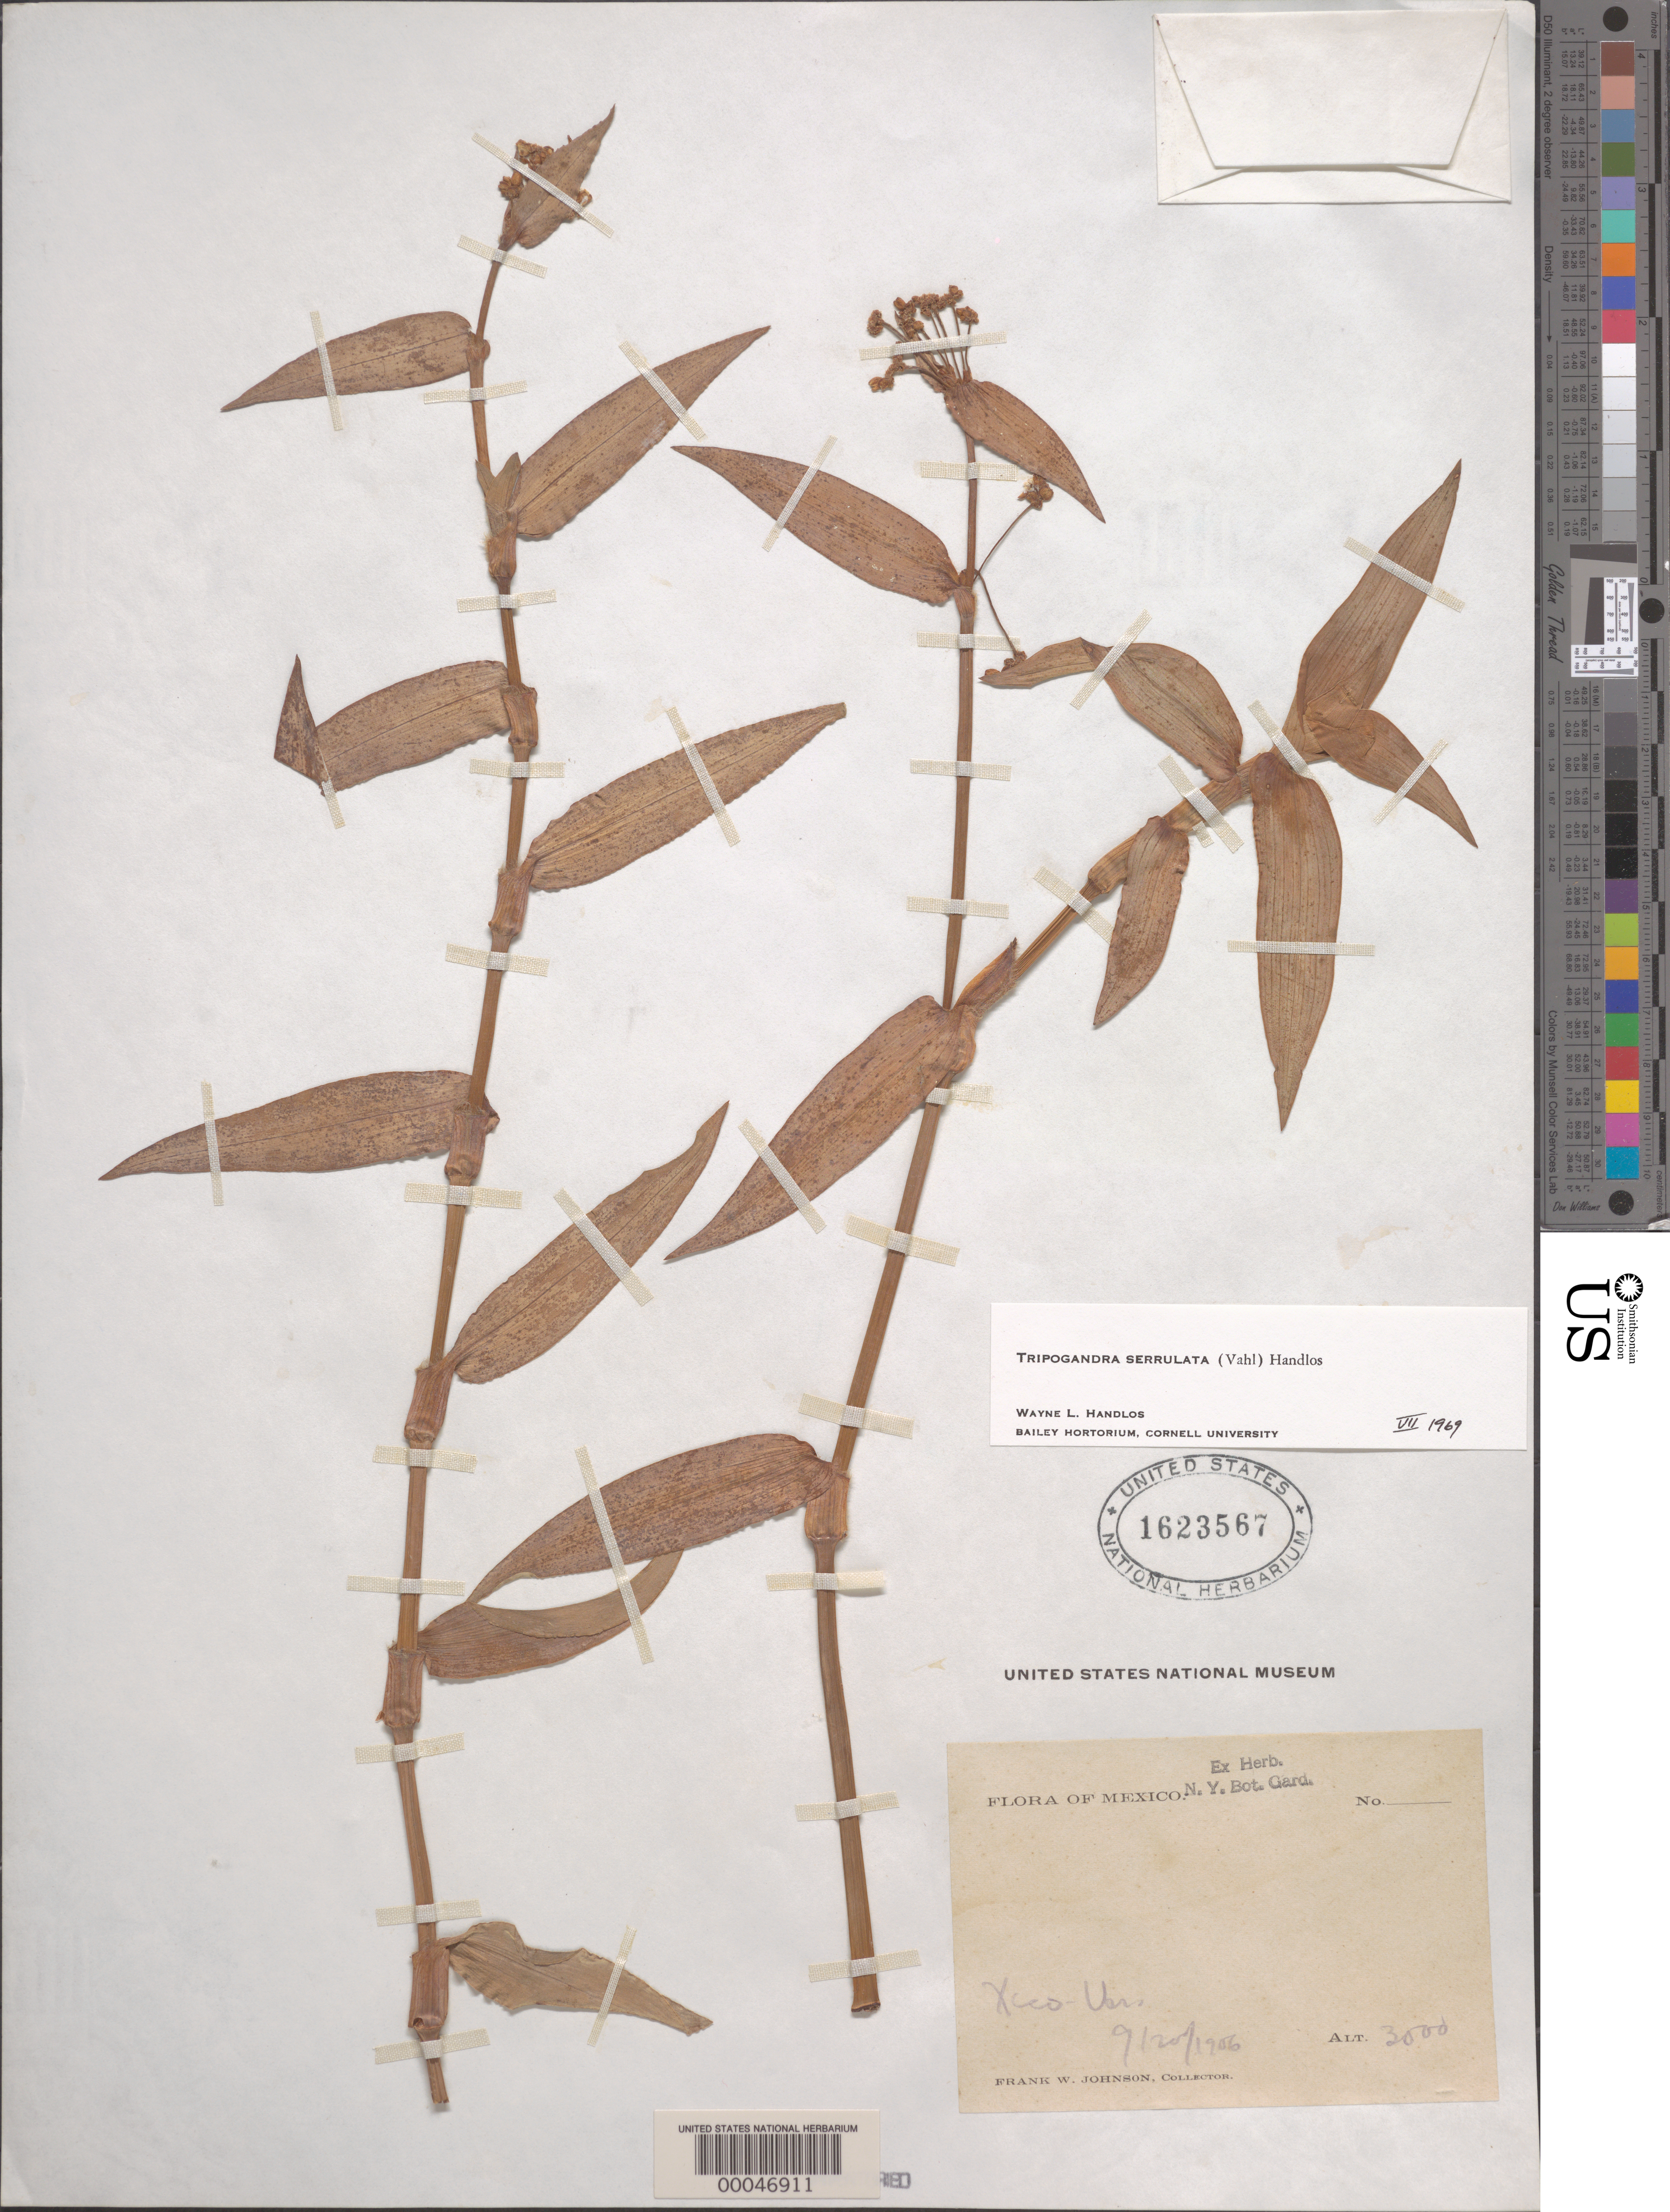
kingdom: Plantae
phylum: Tracheophyta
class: Liliopsida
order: Commelinales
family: Commelinaceae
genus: Tripogandra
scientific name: Tripogandra serrulata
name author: (Vahl) Handlos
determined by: Handlos, W. L.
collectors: F. W. Johnson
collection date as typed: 20 Sep 1906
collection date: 1906-09-20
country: Mexico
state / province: Veracruz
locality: Xico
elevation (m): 915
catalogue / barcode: US 1623567